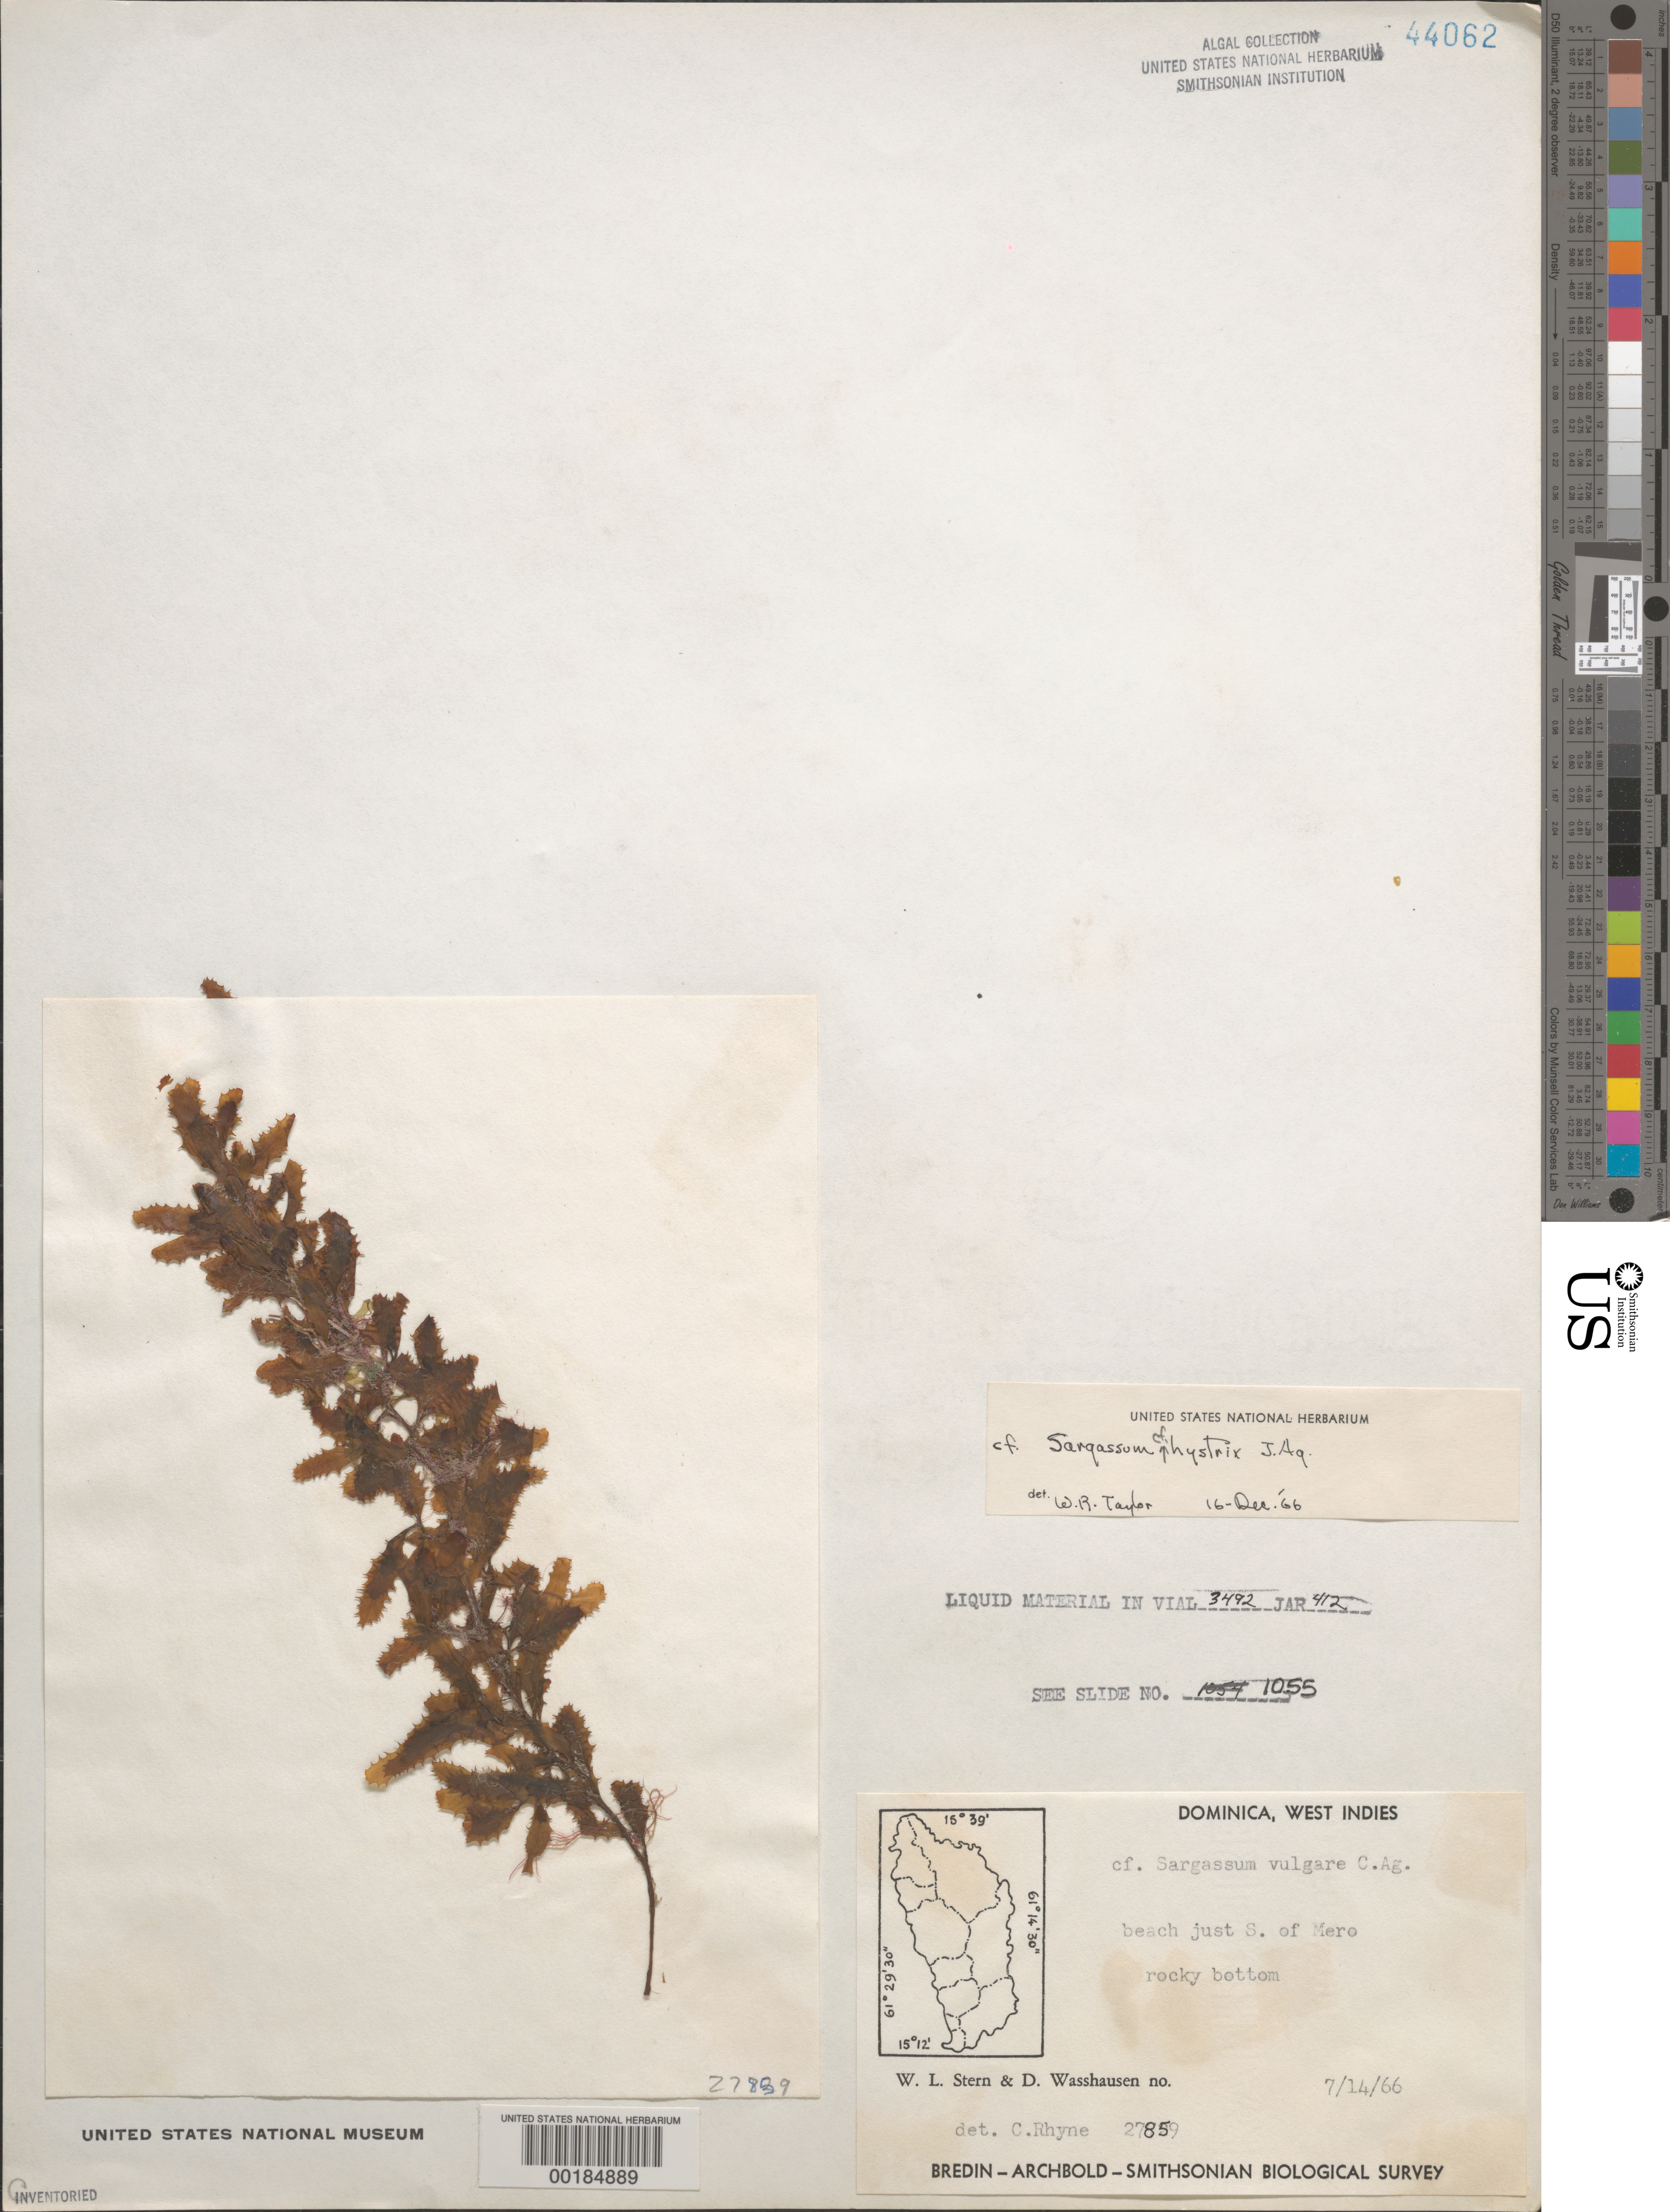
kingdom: Chromista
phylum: Ochrophyta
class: Phaeophyceae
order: Fucales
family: Sargassaceae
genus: Sargassum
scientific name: Sargassum hystrix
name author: J. Agardh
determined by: Taylor, William R.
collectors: W. L. Stern & D. C. Wasshausen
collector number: EYD 27859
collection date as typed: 14 Jul 1966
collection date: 1966-07-14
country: Dominica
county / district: St. Joseph's Parish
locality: Beach just south of Mero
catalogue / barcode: US 44062